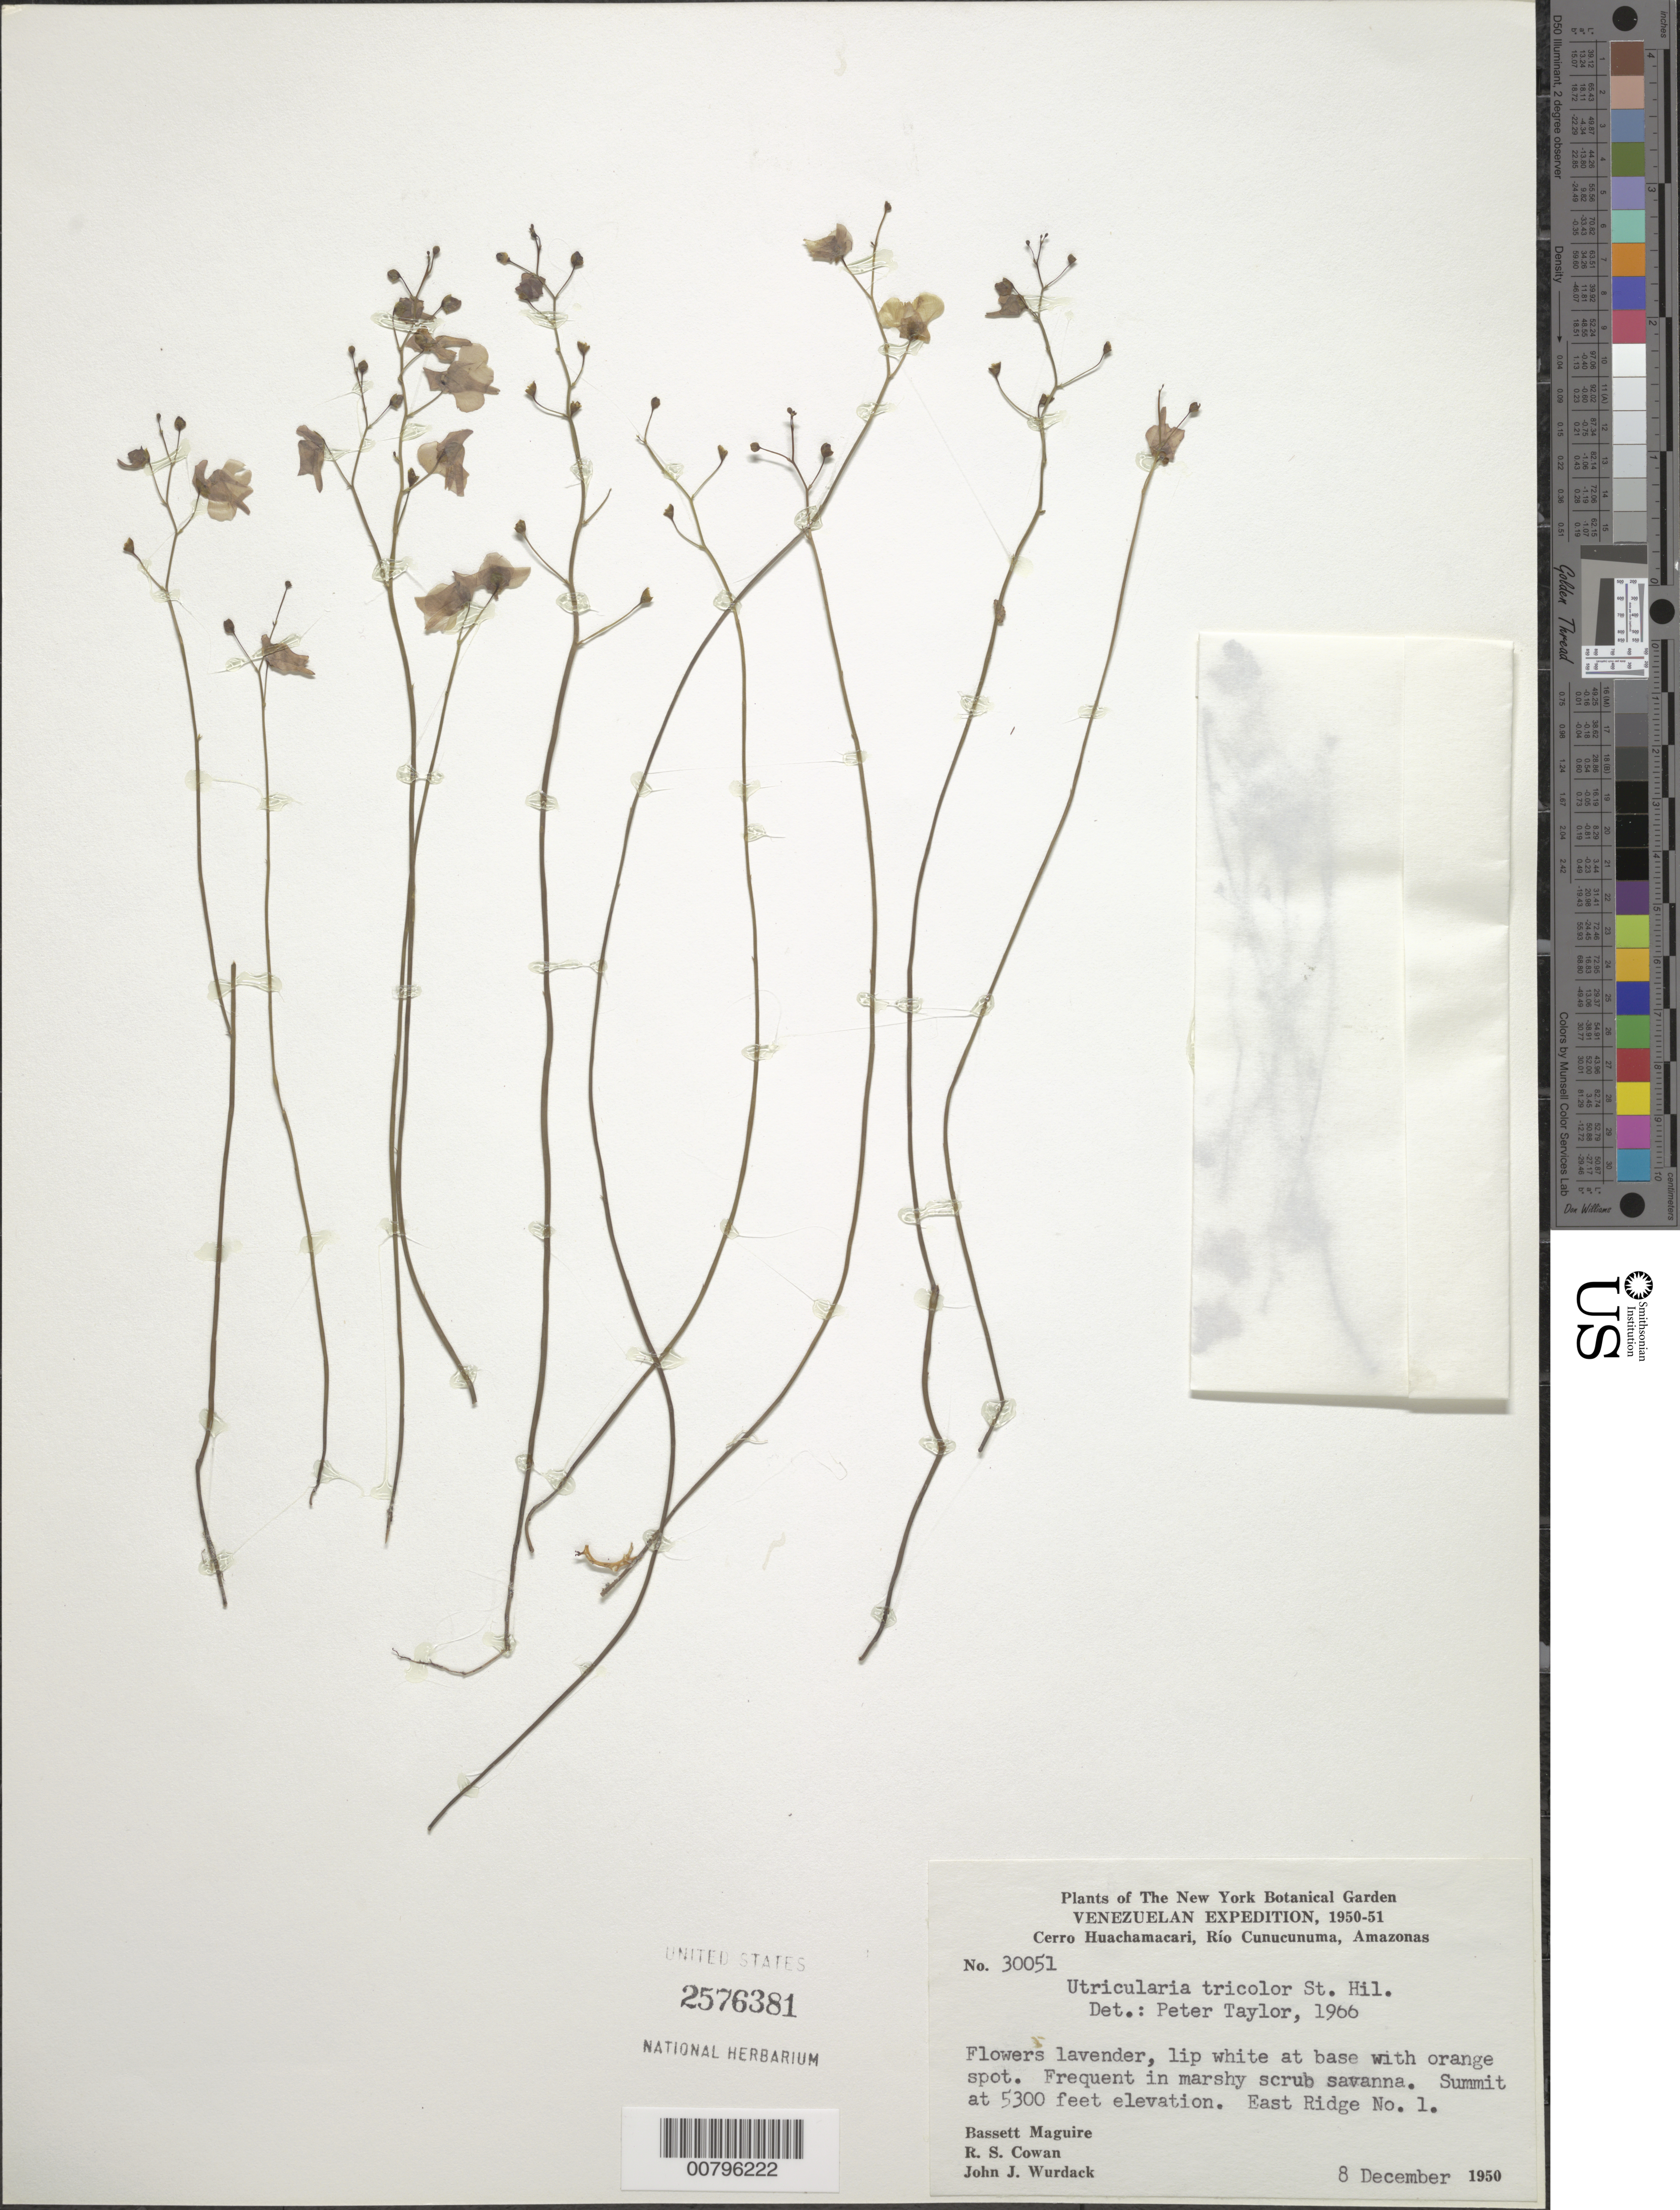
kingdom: Plantae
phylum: Tracheophyta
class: Magnoliopsida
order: Lamiales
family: Lentibulariaceae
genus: Utricularia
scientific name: Utricularia tricolor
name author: A. St.-Hil.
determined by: Taylor, P.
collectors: B. Maguire, R. S. Cowan & J. J. Wurdack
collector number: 30051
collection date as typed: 8-Dec-50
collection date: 1950-12-08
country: Venezuela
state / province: Amazonas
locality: Cerro Huachamacari, Río Cunucunuma, Summit of East Ridge I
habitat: Marshy scrub savanna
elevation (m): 1820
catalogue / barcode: US 2576381